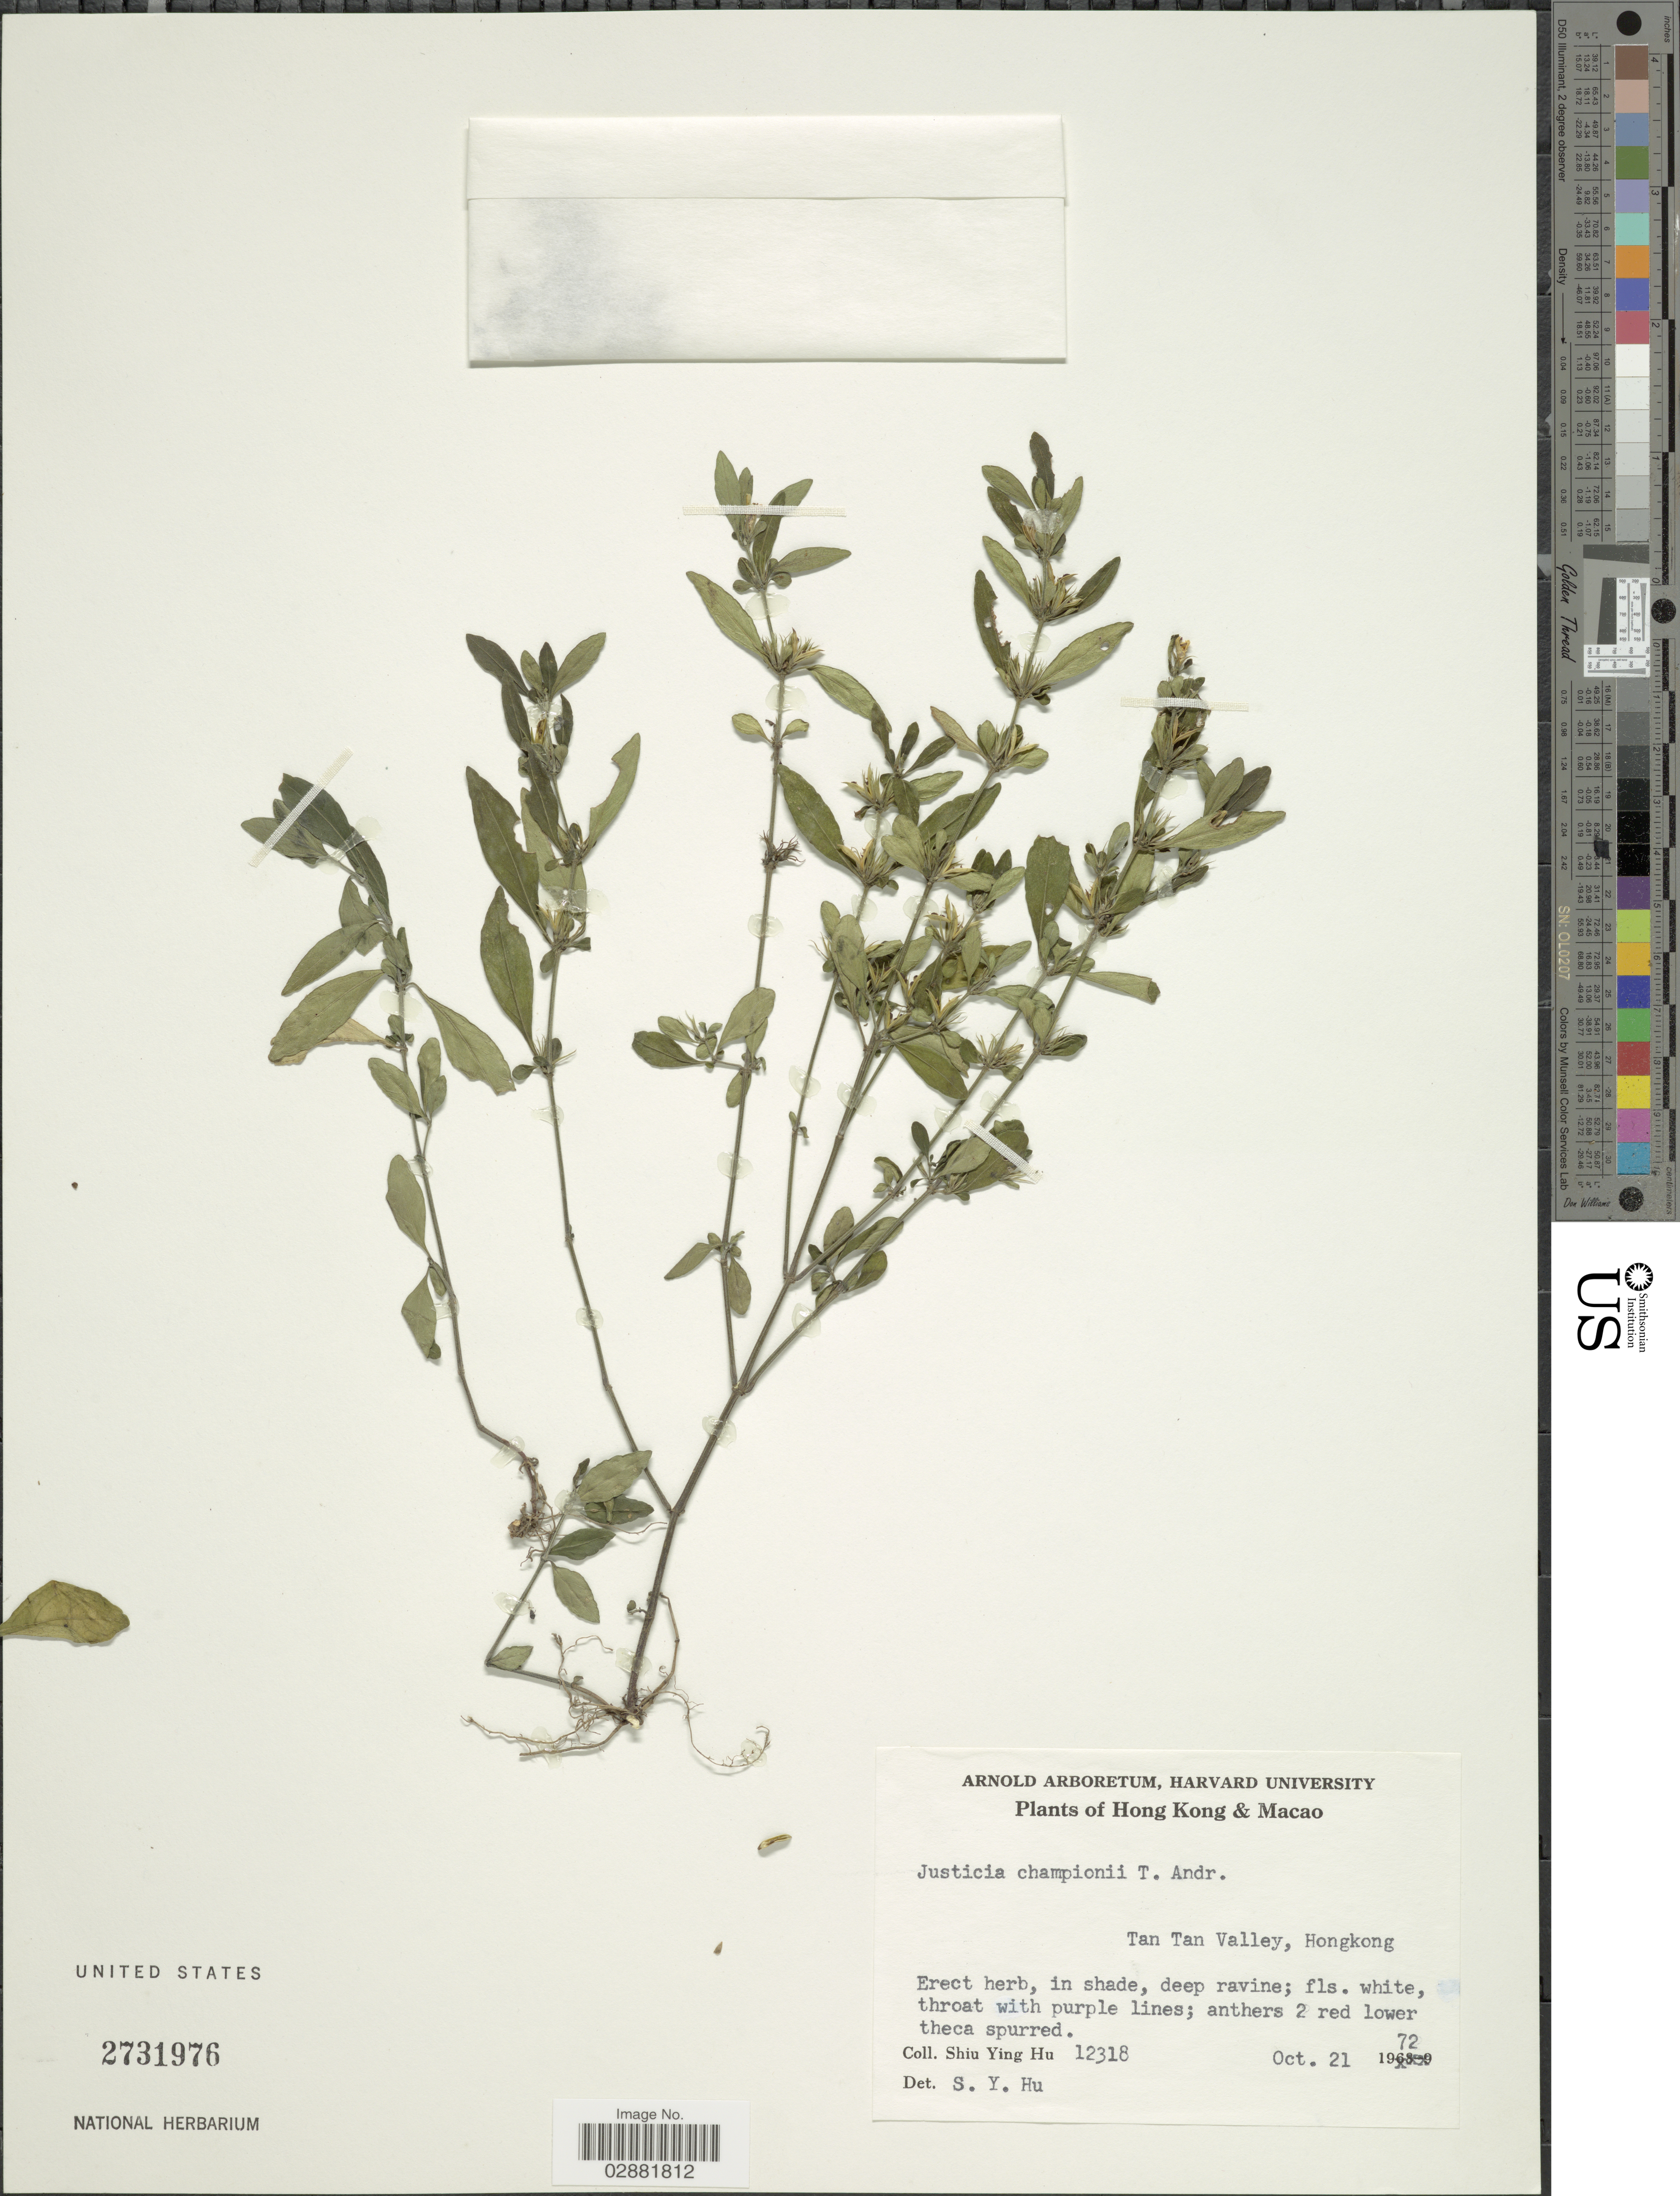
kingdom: Plantae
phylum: Tracheophyta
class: Magnoliopsida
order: Lamiales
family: Acanthaceae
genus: Justicia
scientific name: Justicia championii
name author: T. Anderson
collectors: S. Y. Hu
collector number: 12318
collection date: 1972-10-21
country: China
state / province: Hong Kong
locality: Tan Tan Valley, Hongkong.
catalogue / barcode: US 2731976